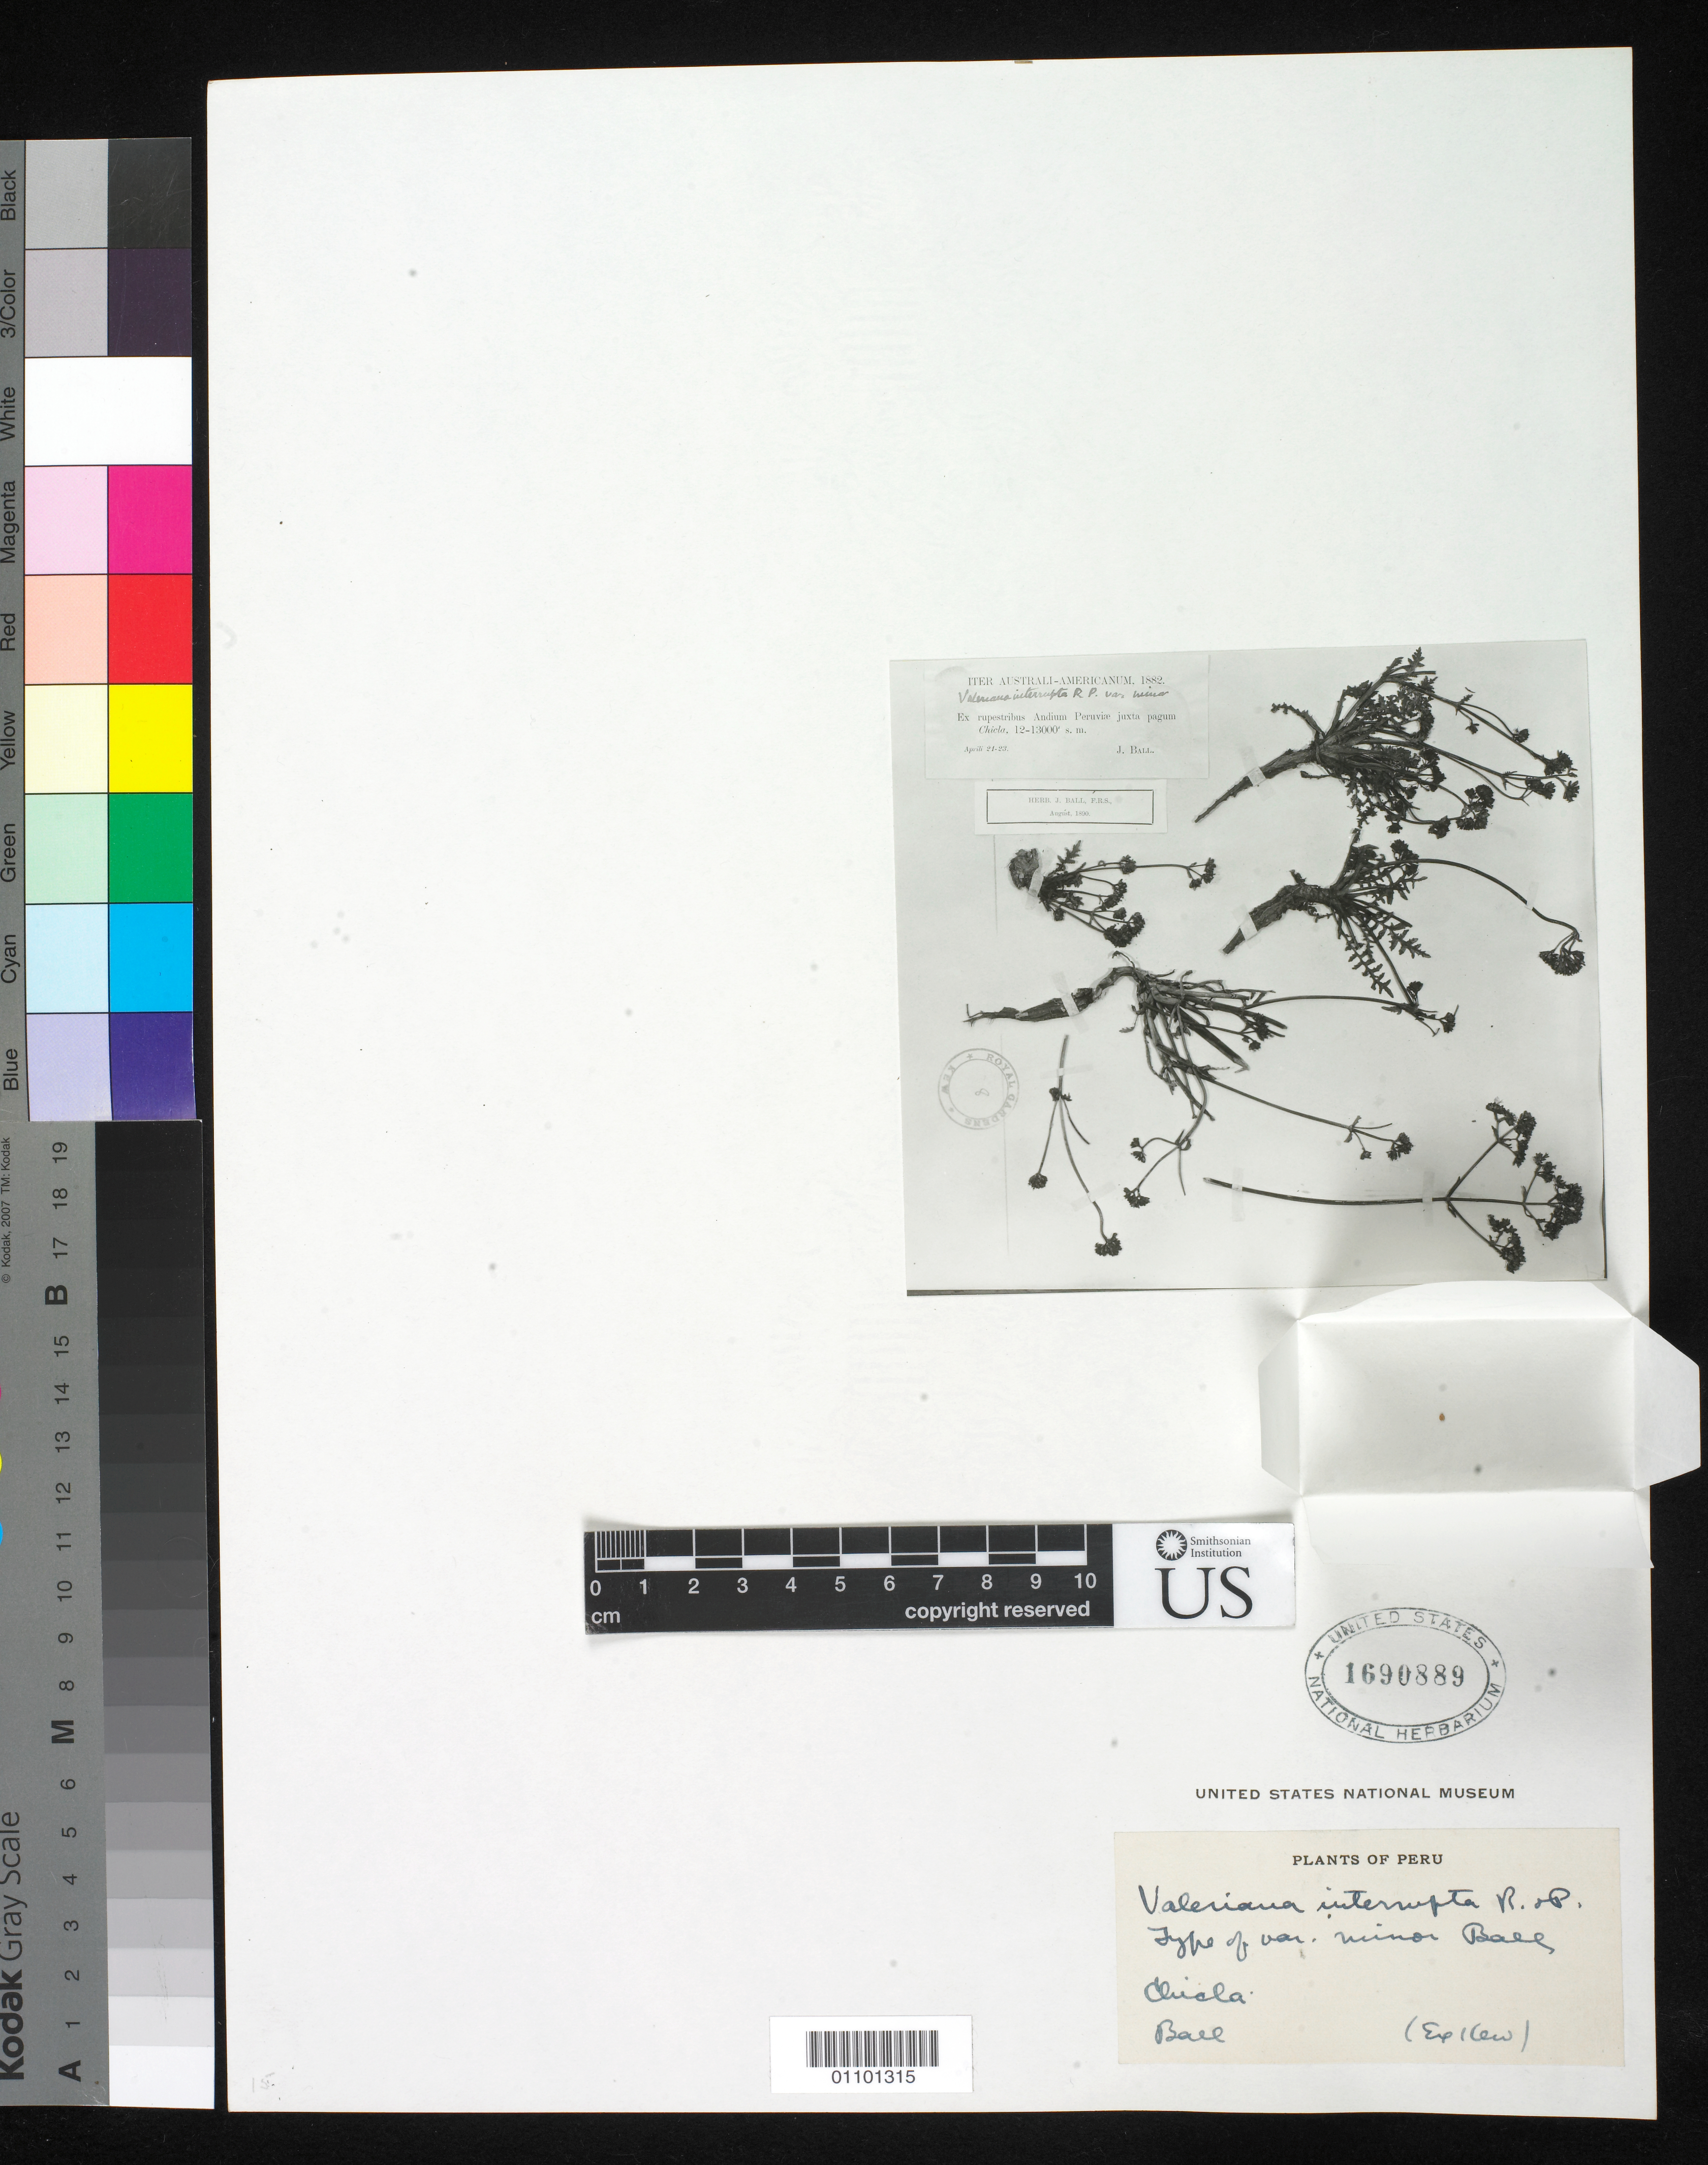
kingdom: Plantae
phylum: Tracheophyta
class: Magnoliopsida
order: Dipsacales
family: Caprifoliaceae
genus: Valeriana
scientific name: Valeriana interrupta var. minor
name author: Ball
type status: Type Collection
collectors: J. Ball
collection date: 1882-04-21/1882-04-23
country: Peru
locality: Ex rupestribus Andium Peruviae juxta pagum Chicla.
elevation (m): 3658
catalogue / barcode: US 1690889